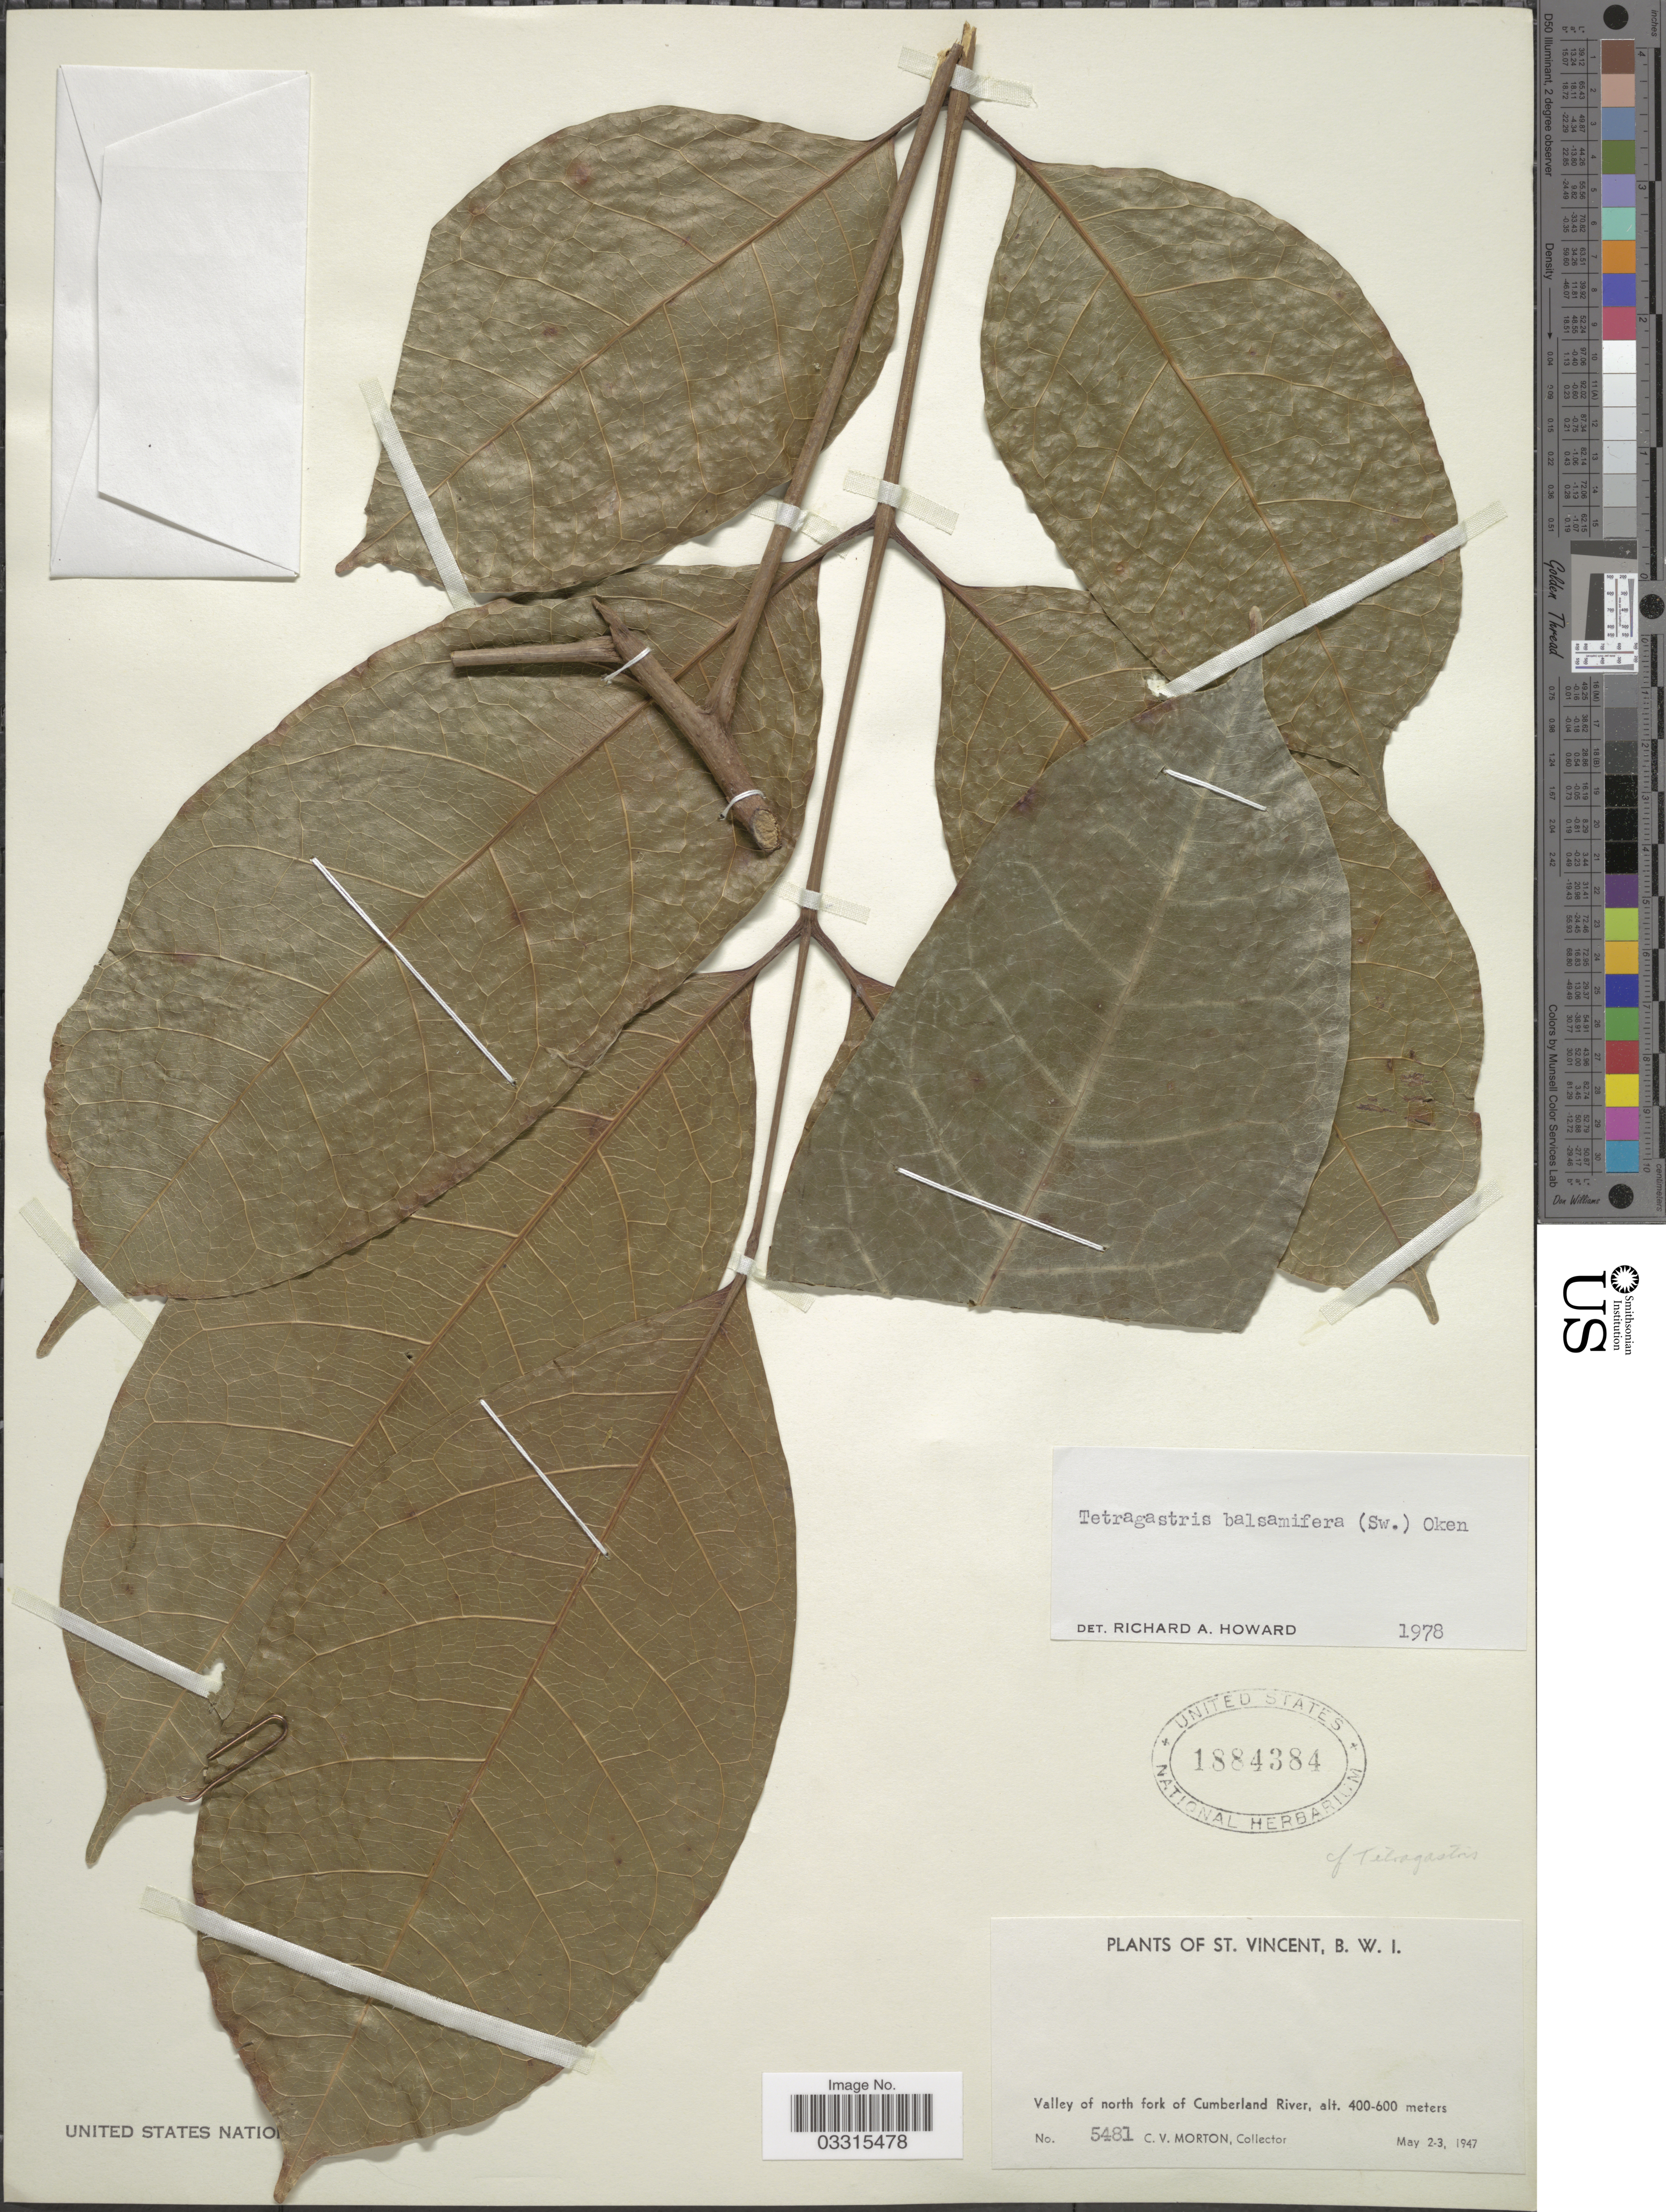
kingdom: Plantae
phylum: Tracheophyta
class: Magnoliopsida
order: Sapindales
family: Burseraceae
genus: Protium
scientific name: Protium balsamiferum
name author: (Sw.) Daly & P. Fine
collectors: C. V. Morton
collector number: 5481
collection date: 1947-05-02/1947-05-03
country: St. Vincent - Grenadines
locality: St. Vincent, B. W. I. Valley of north fork of Cumberland River.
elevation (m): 400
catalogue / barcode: US 1884384